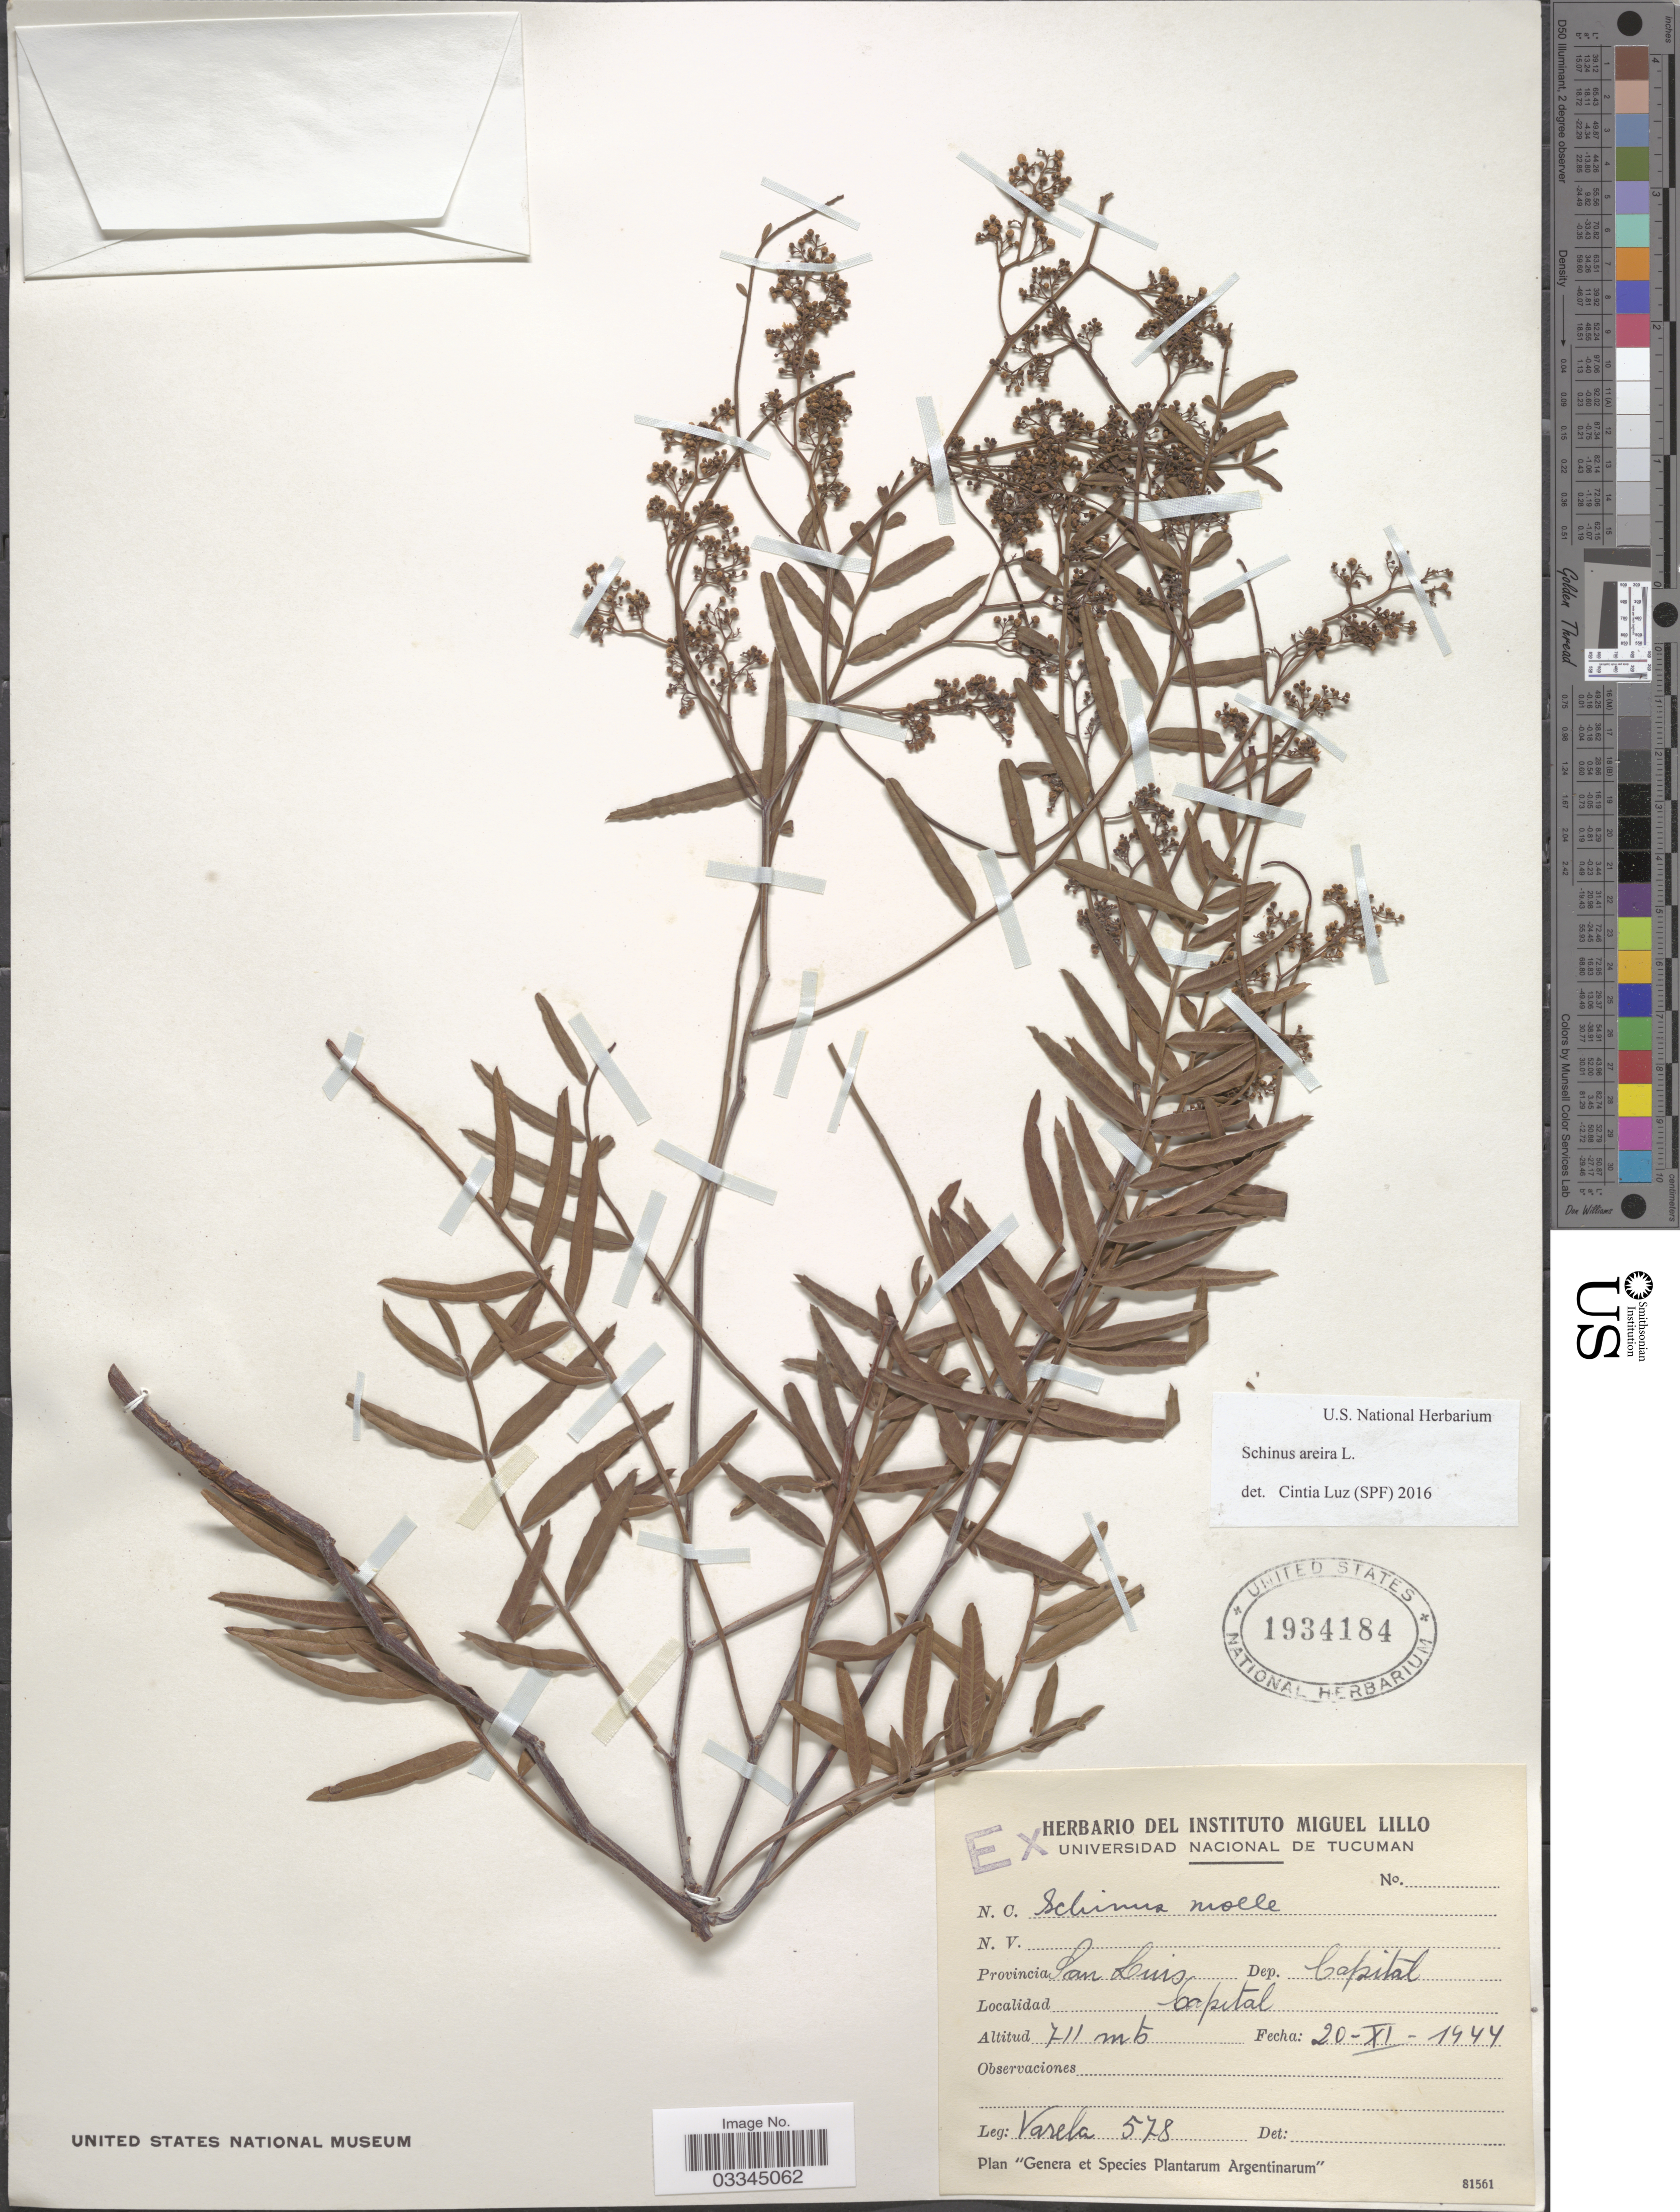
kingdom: Plantae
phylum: Tracheophyta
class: Magnoliopsida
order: Sapindales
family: Anacardiaceae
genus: Schinus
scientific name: Schinus areira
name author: L.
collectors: -. Varela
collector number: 578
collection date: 1944-11-20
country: Argentina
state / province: San Luis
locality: Dep. Capital, Capital.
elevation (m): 711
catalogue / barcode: US 1934184